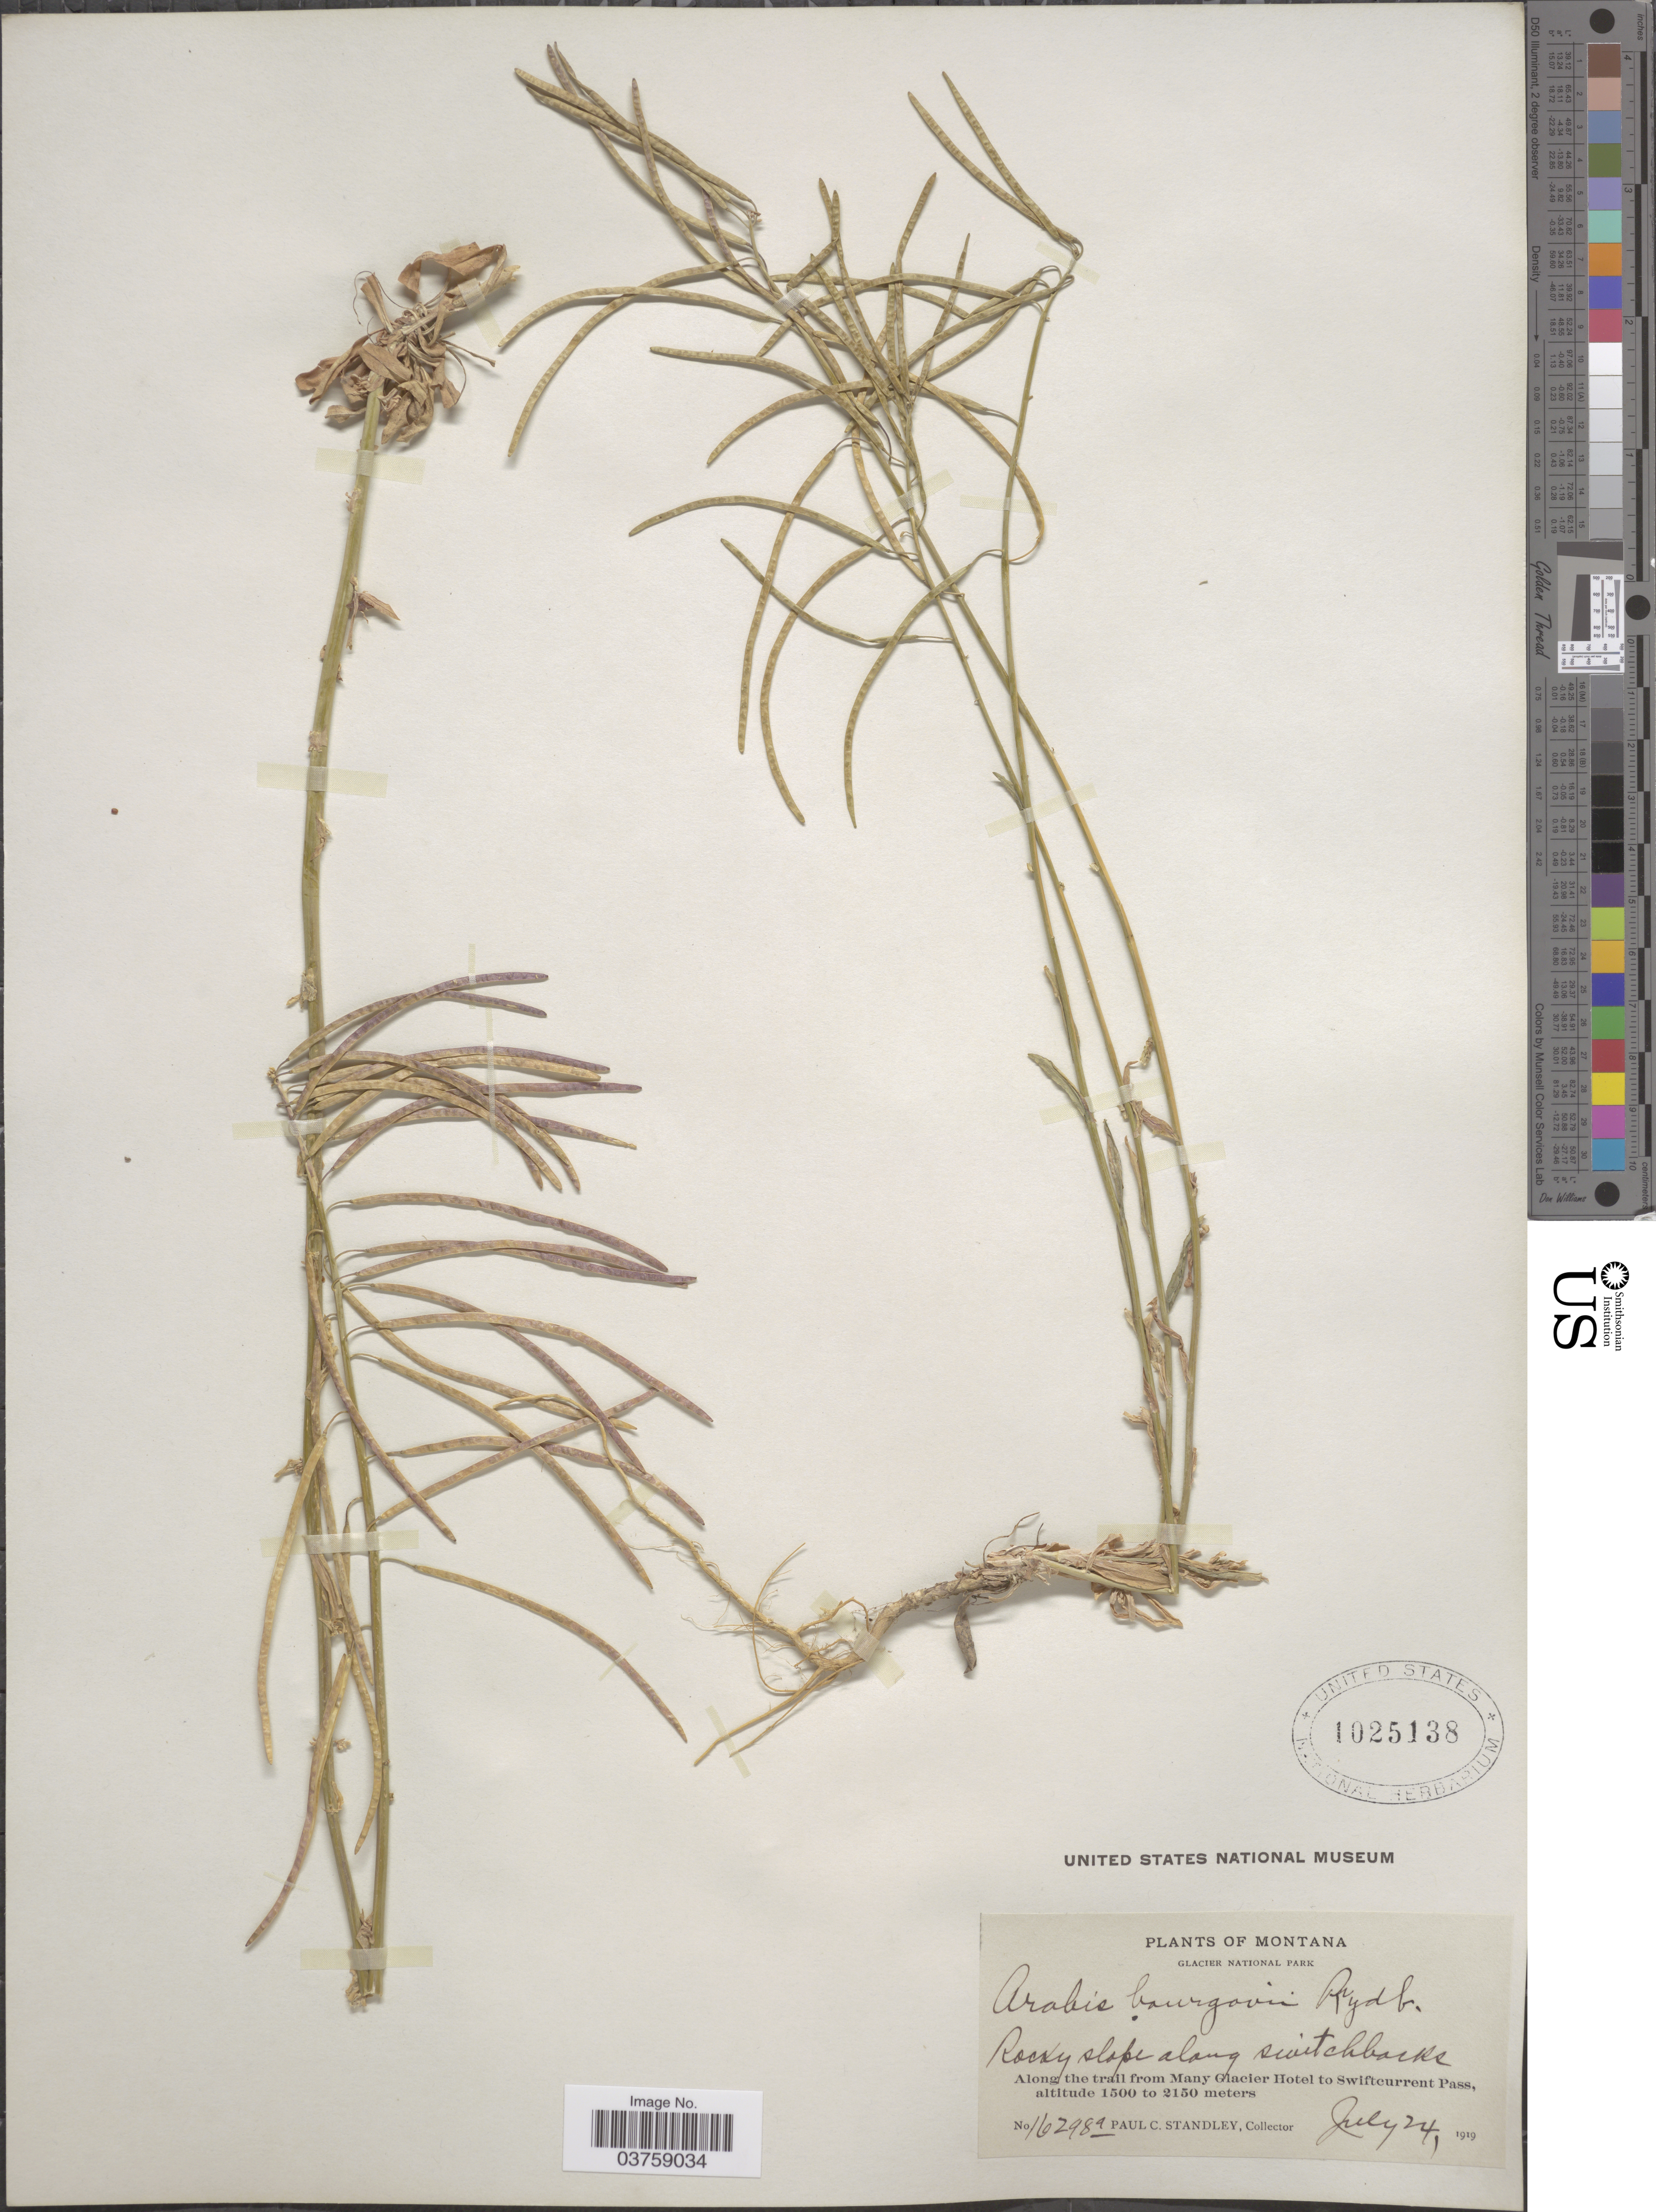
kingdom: Plantae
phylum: Tracheophyta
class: Magnoliopsida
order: Brassicales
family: Brassicaceae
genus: Arabis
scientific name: Arabis sparsiflora var. subvillosa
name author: (S. Watson) Rollins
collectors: P. C. Standley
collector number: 16298a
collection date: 1919-07-24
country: United States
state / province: Montana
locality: Glacier National Park. Along the trail from Many Glacier Hotel to Swiftcurrent Pass.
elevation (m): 1500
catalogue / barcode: US 1025138